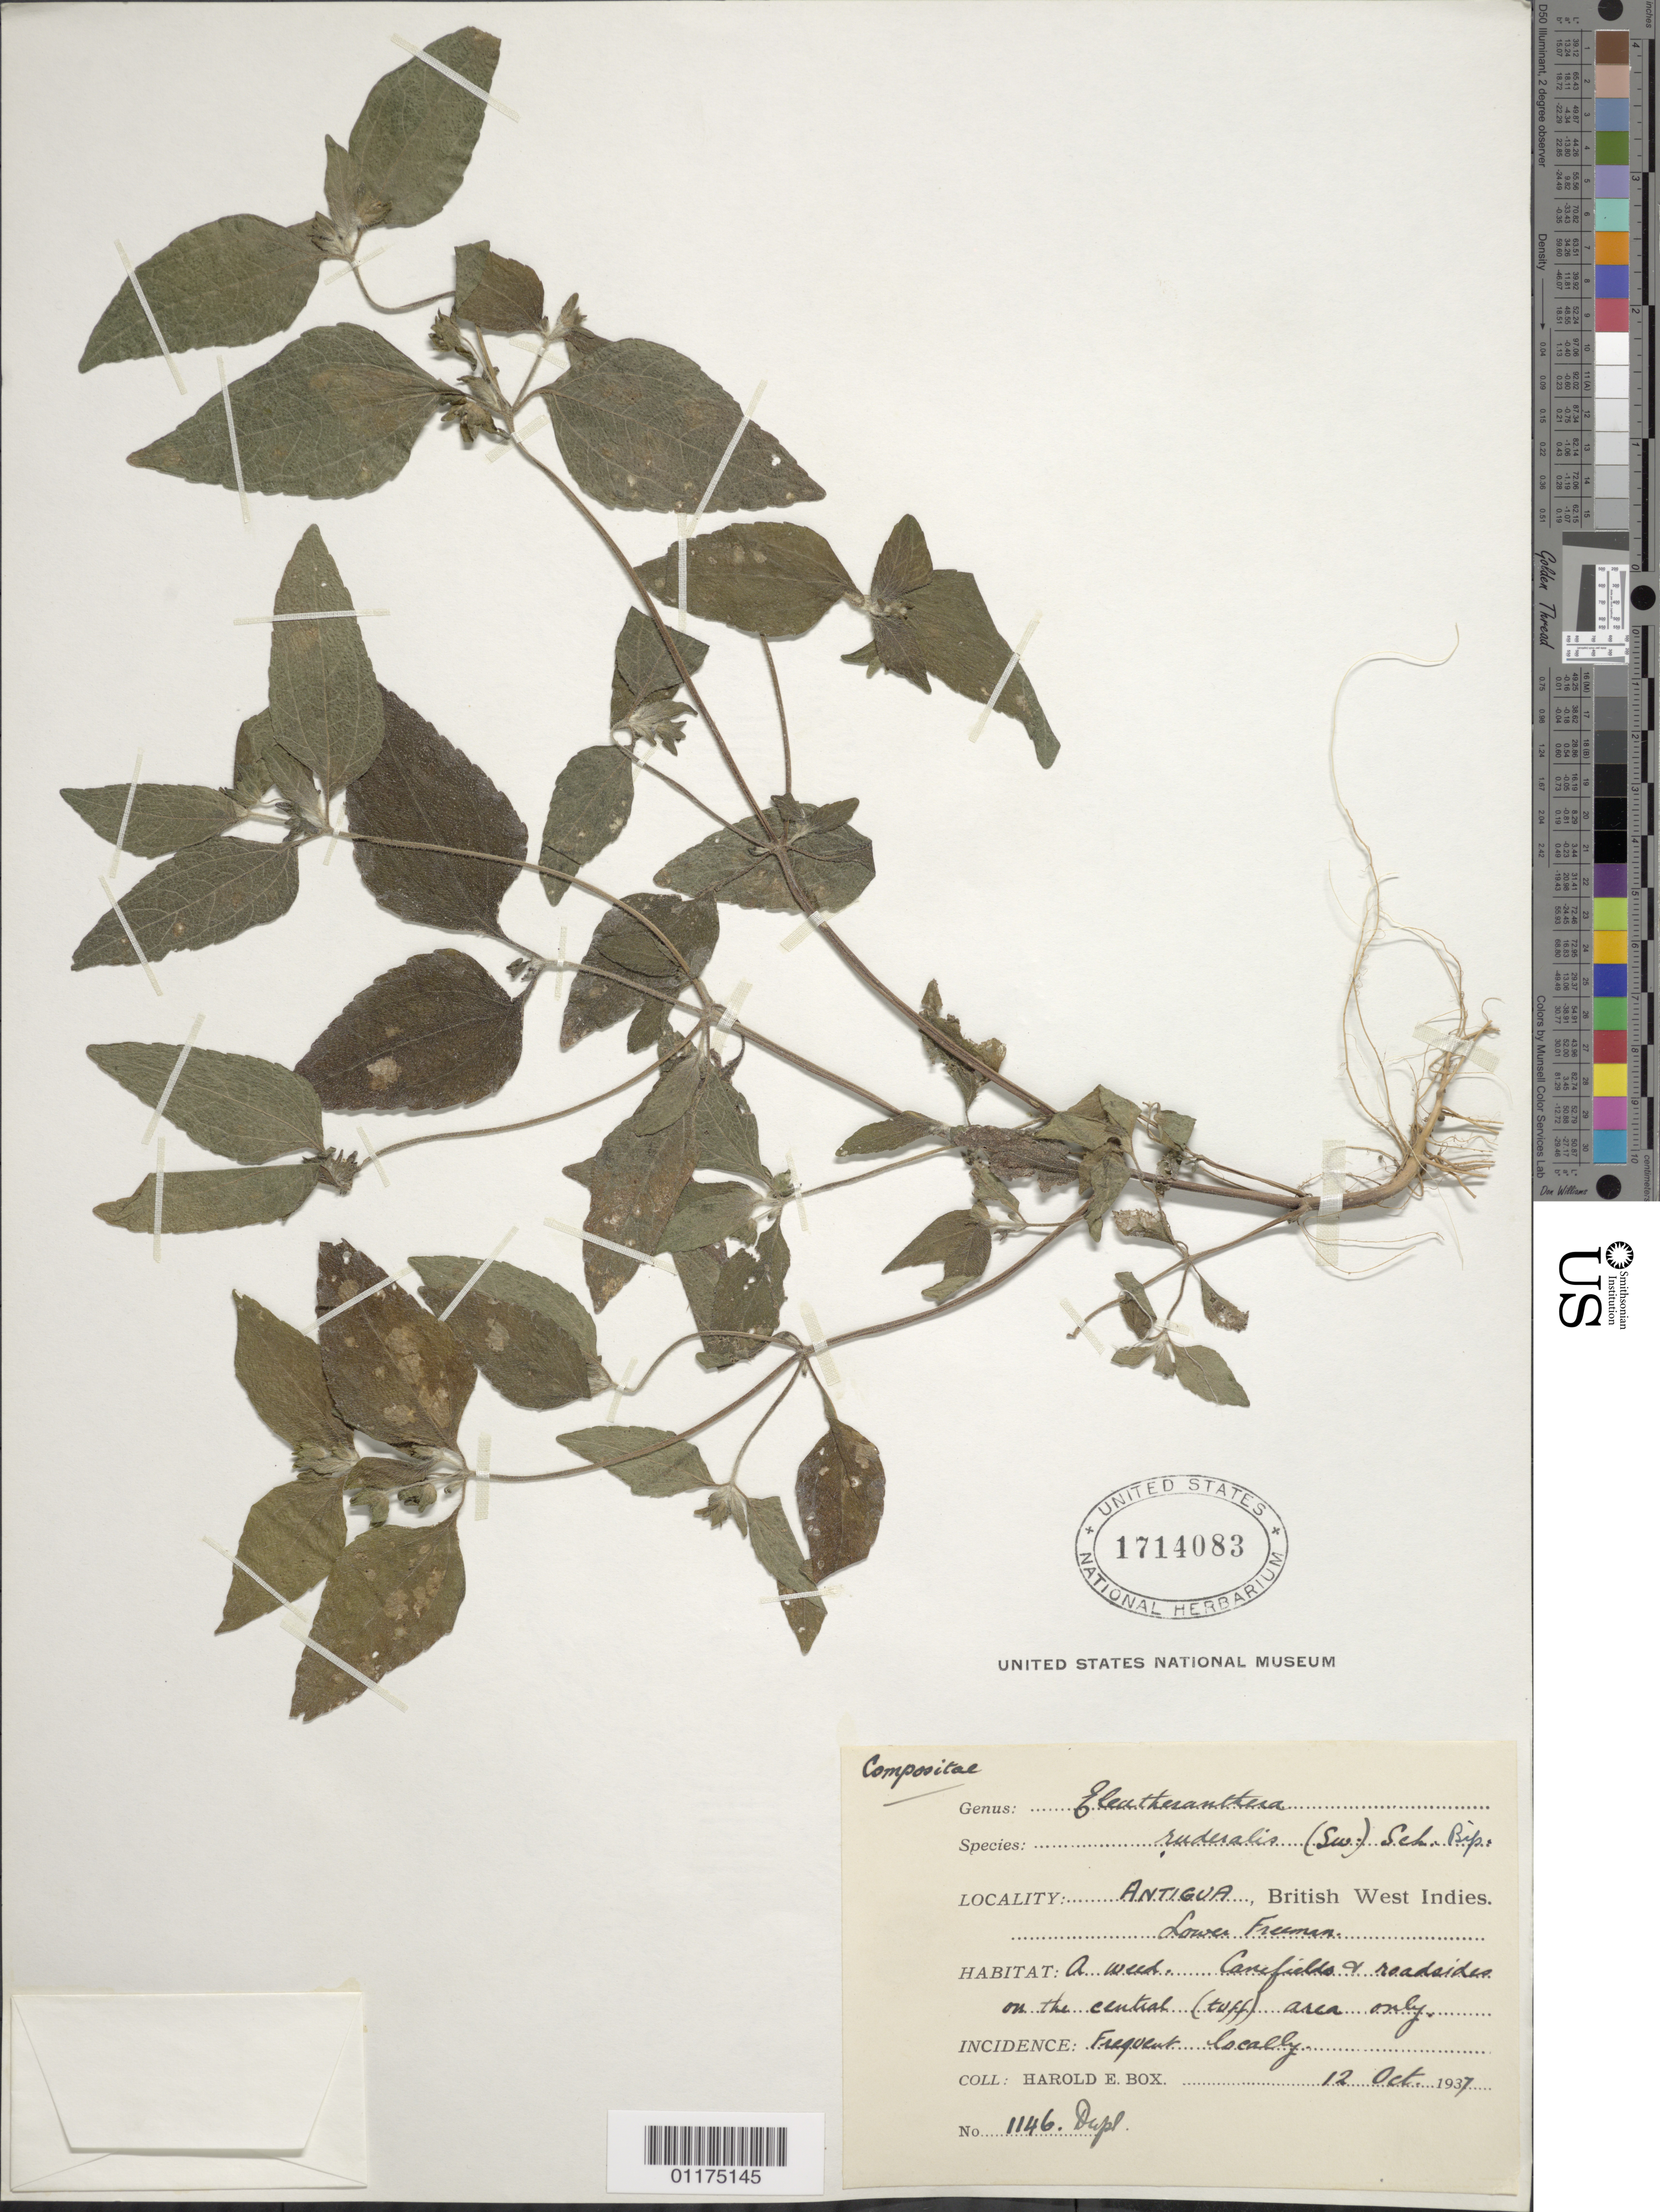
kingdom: Plantae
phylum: Tracheophyta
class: Magnoliopsida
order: Asterales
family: Asteraceae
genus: Eleutheranthera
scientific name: Eleutheranthera ruderalis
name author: (Sw.) Sch. Bip.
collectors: H. E. Box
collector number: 1146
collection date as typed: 12 Oct 1937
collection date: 1937-10-12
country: Antigua and Barbuda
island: Leeward Is.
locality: Lower Freeman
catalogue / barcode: US 1714083